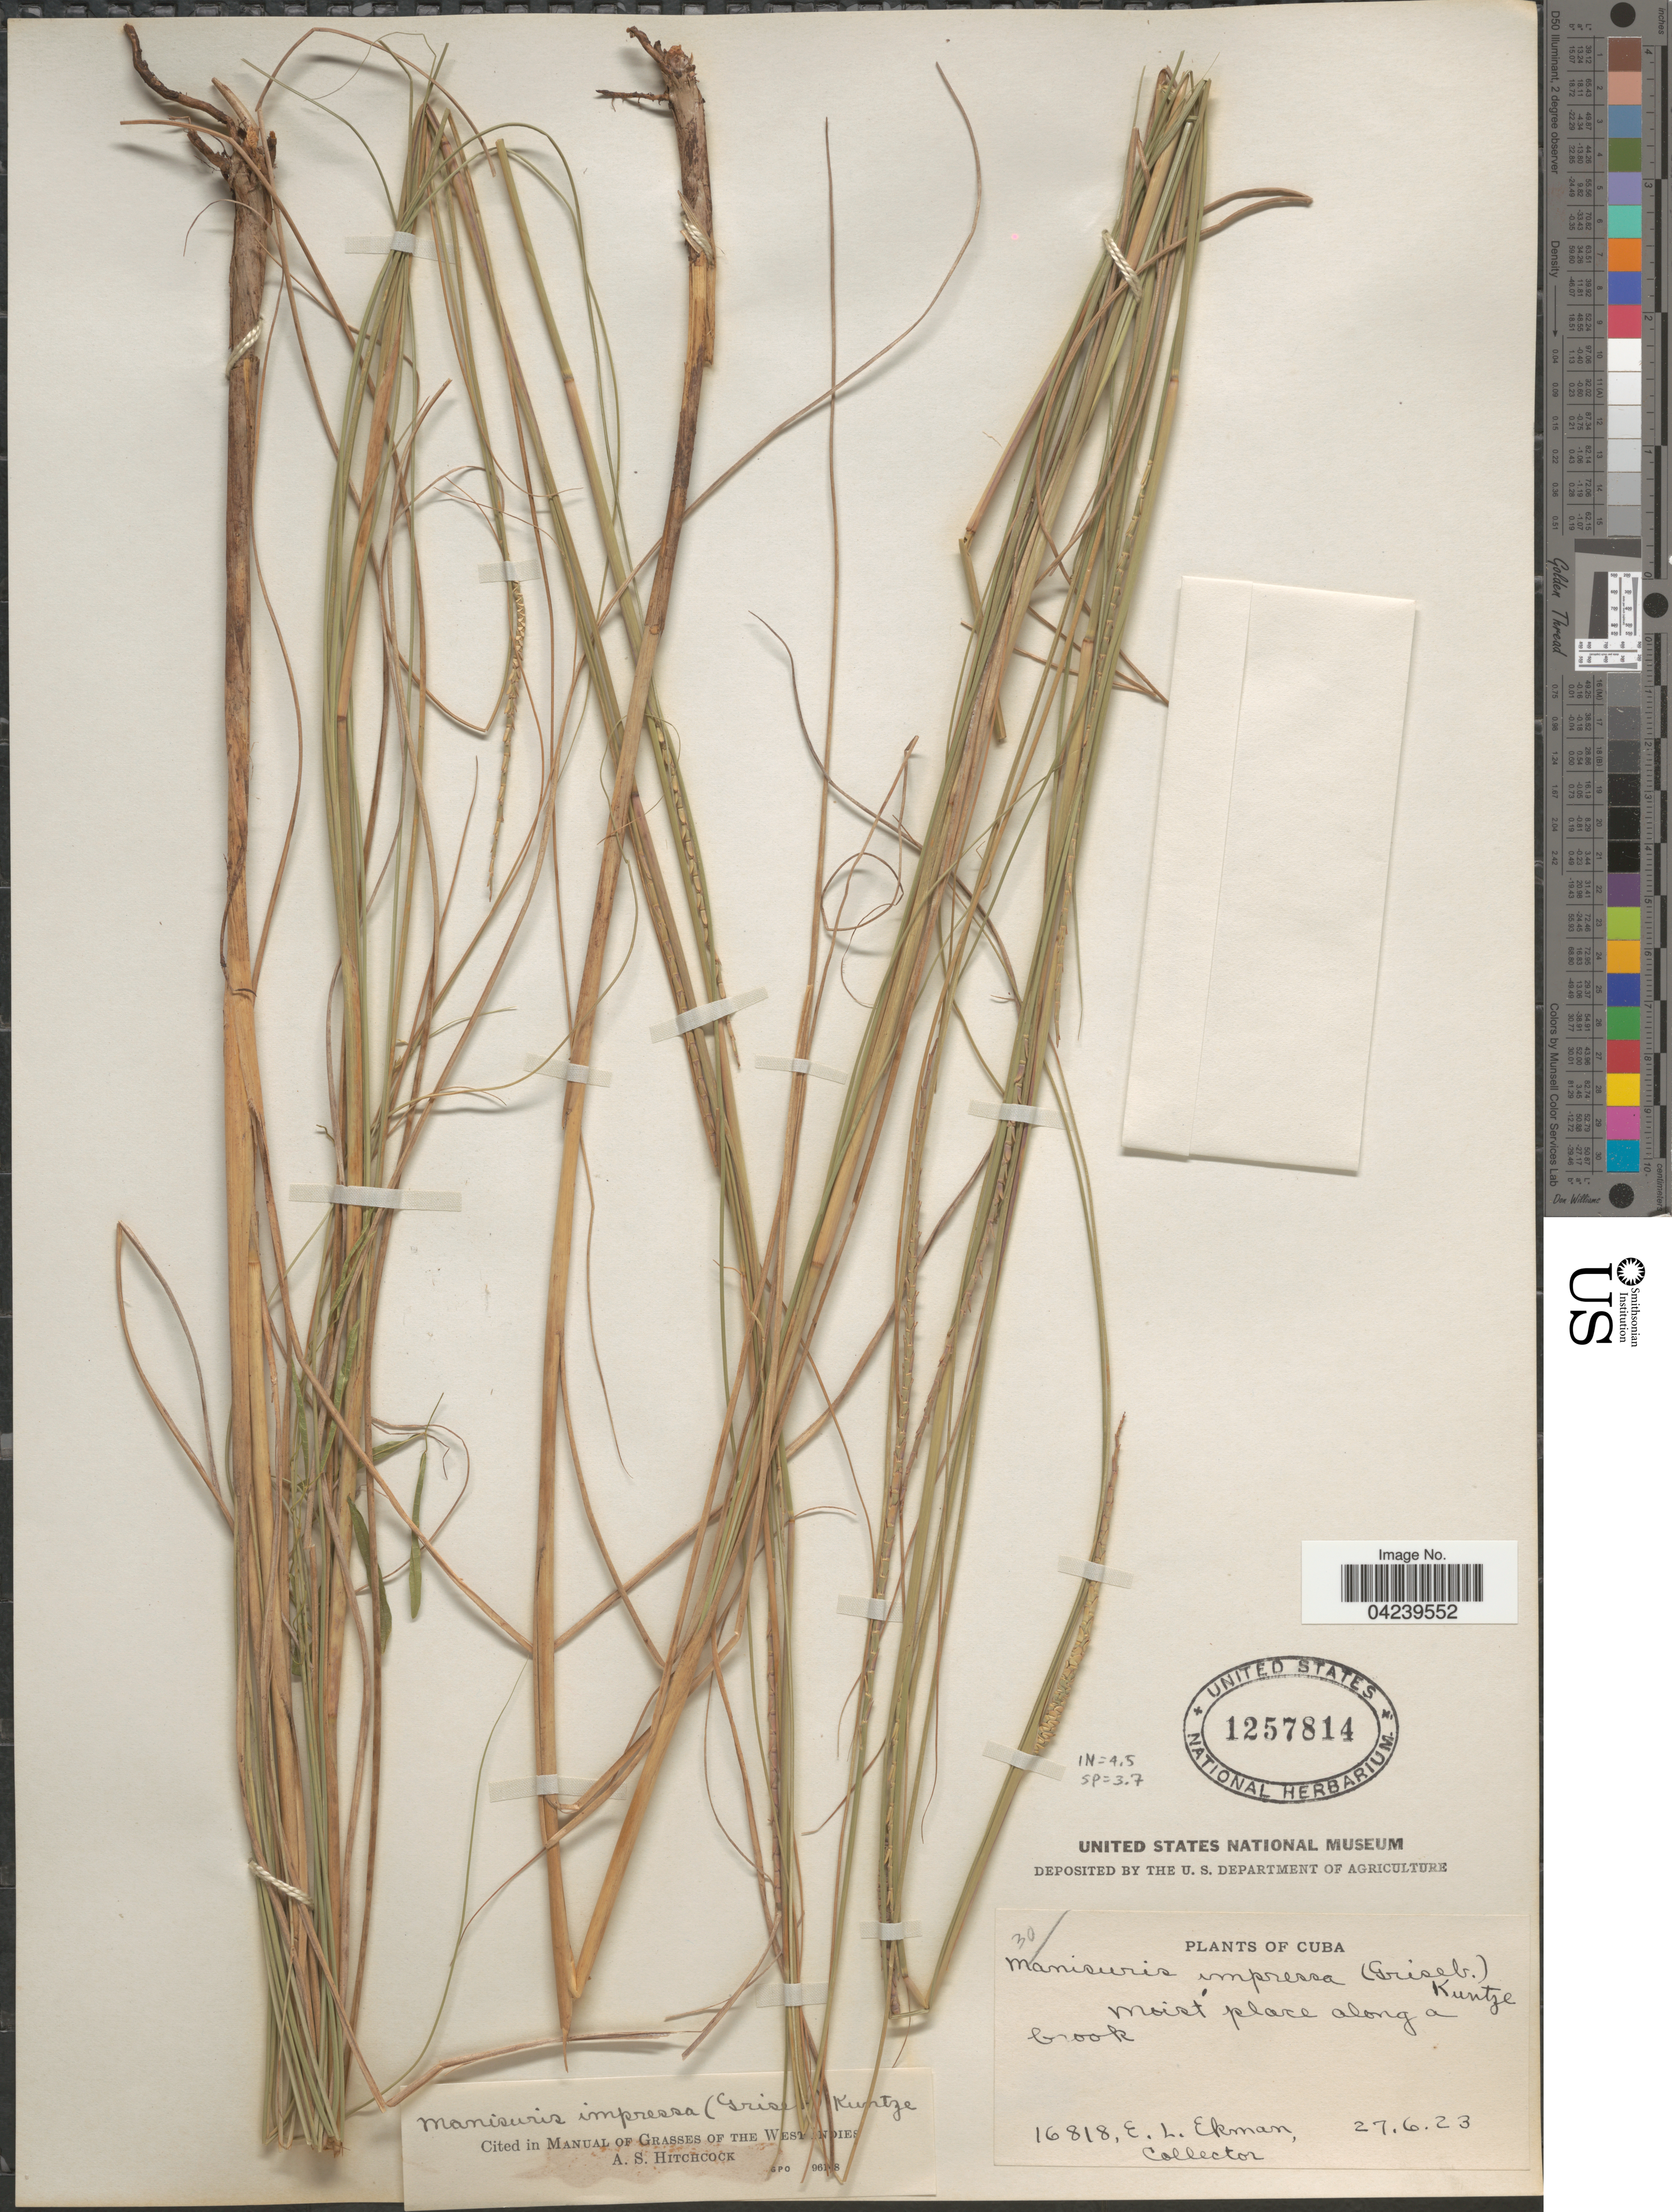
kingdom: Plantae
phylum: Tracheophyta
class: Liliopsida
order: Poales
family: Poaceae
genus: Rhytachne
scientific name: Rhytachne sp.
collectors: E. L. Ekman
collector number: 16818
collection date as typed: Transcribed d/m/y: 27/6/23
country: Cuba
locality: Moist place along a brook.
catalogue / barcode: US 1257814